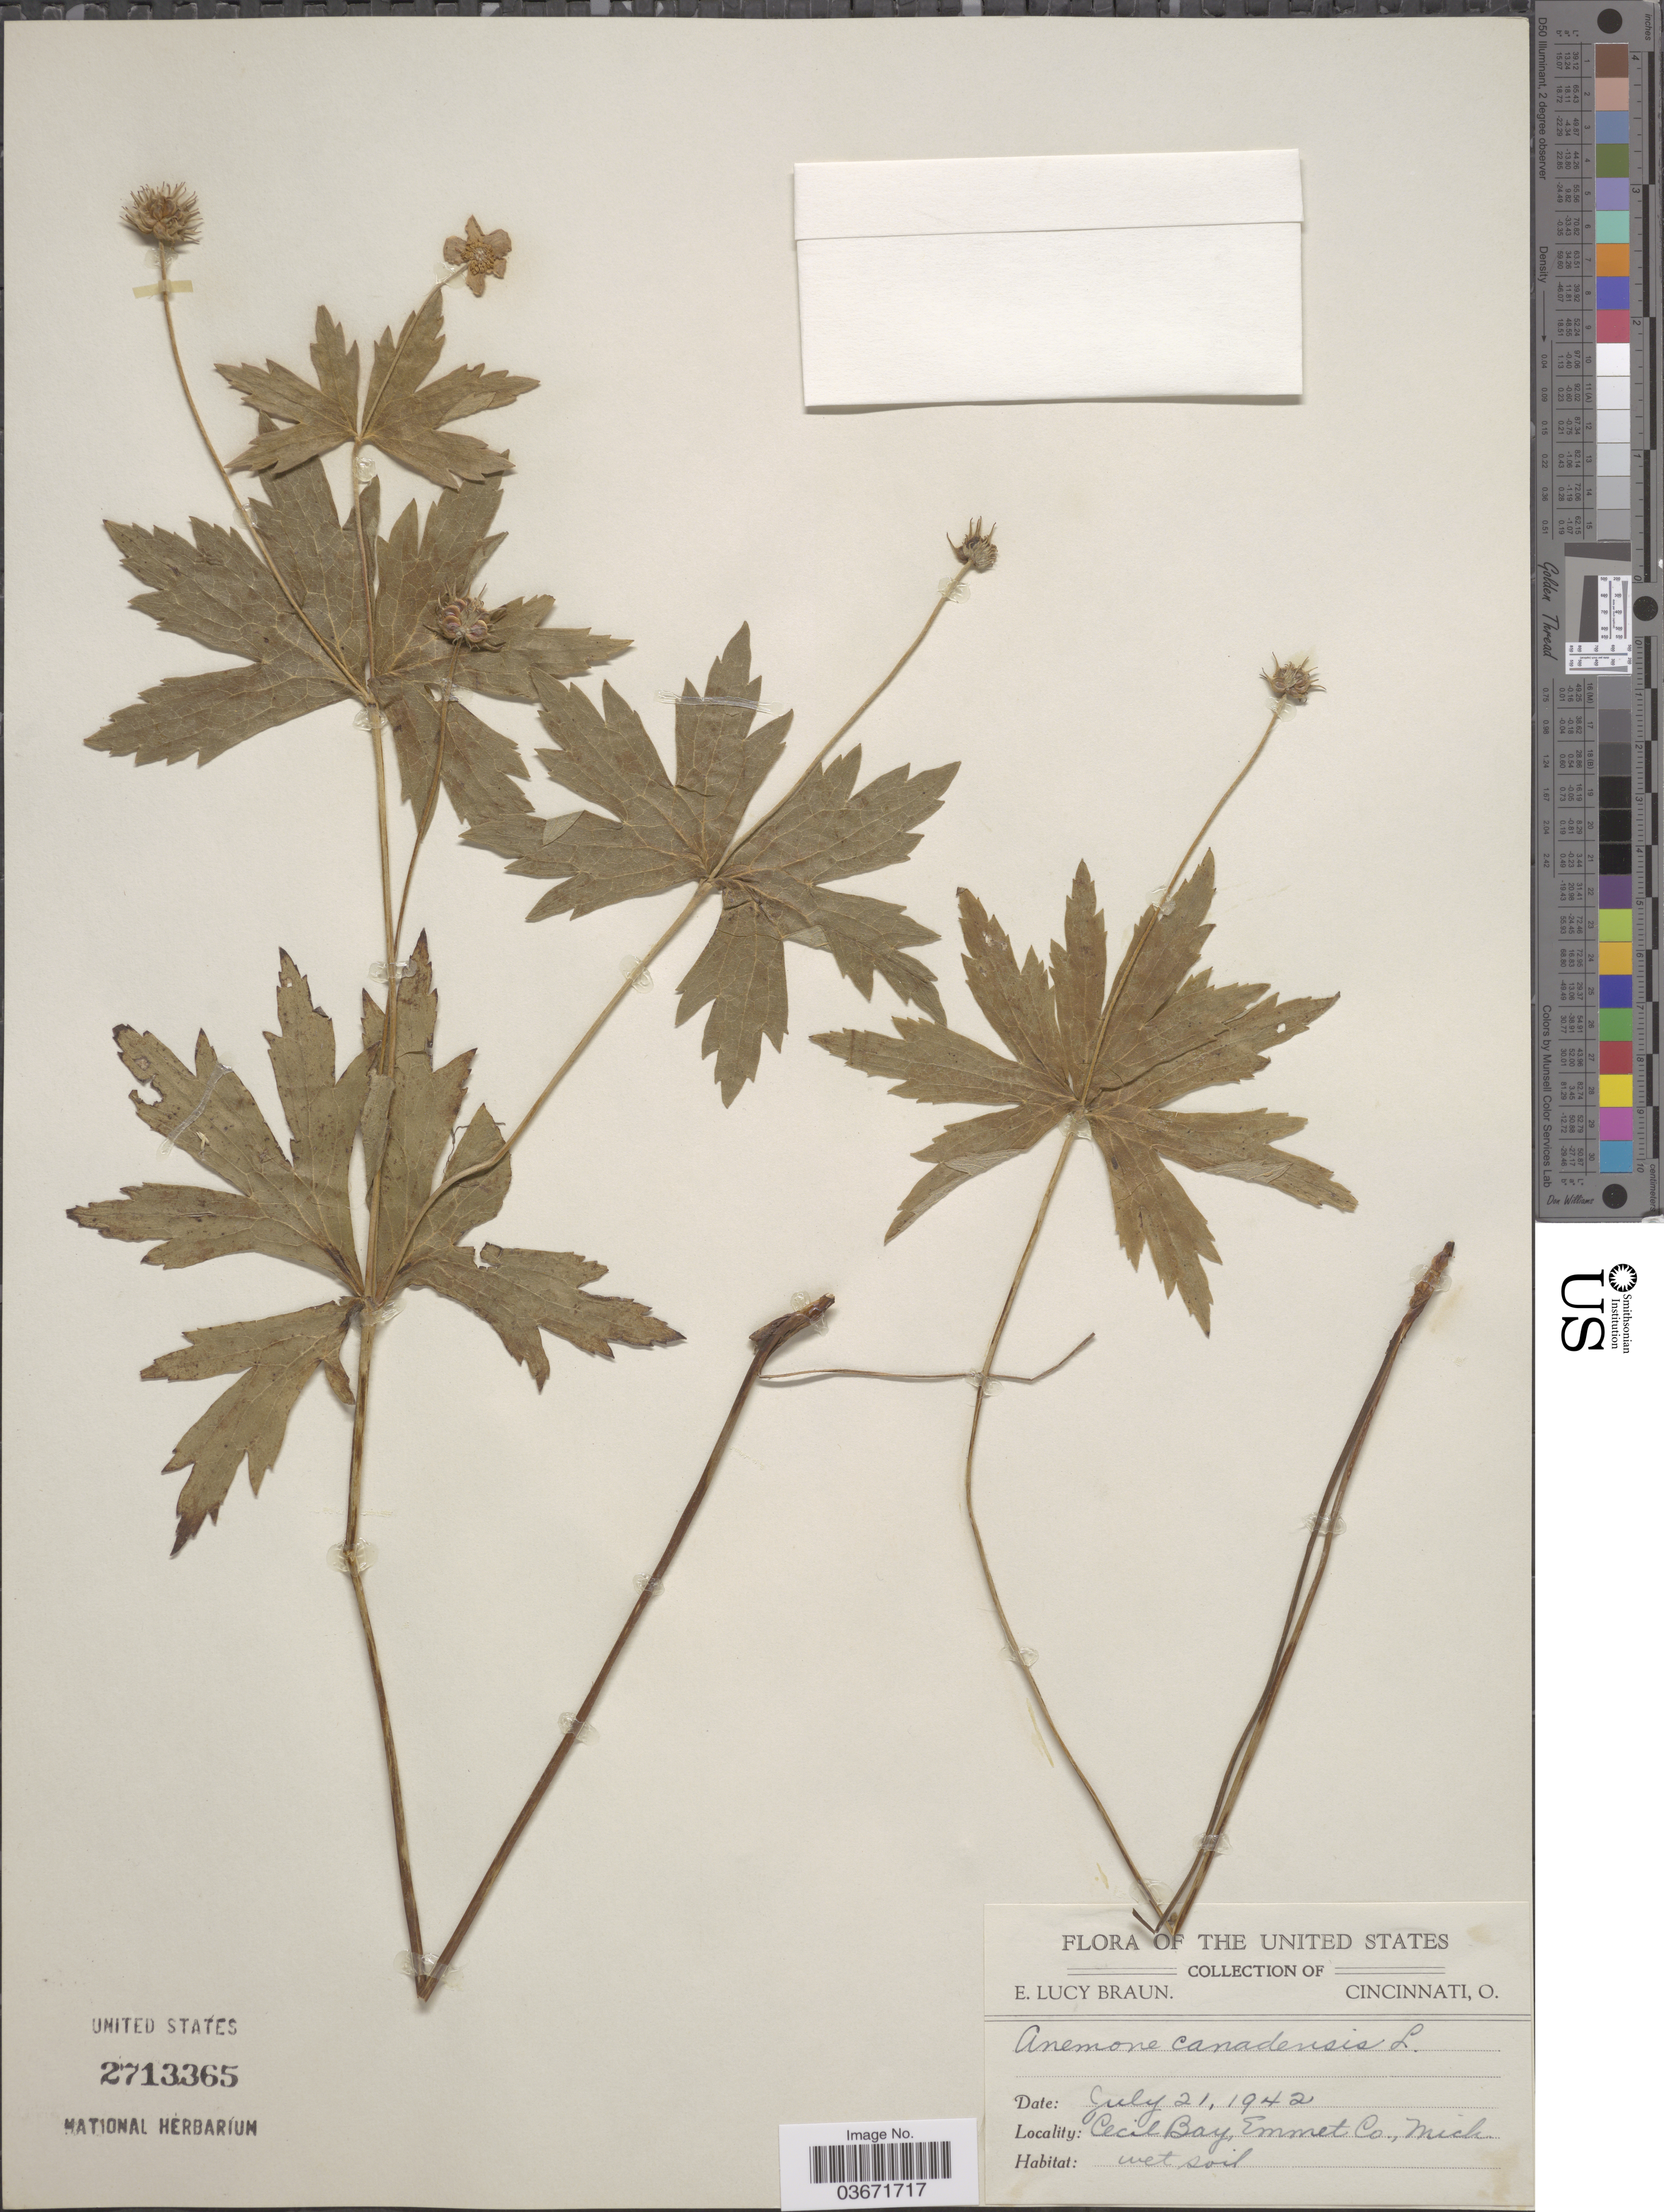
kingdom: Plantae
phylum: Tracheophyta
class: Magnoliopsida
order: Ranunculales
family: Ranunculaceae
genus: Anemone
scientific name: Anemone canadensis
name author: L.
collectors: E. L. Braun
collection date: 1942-07-21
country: United States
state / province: Michigan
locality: Cecil Bay, Emmet Co.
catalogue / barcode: US 2713365